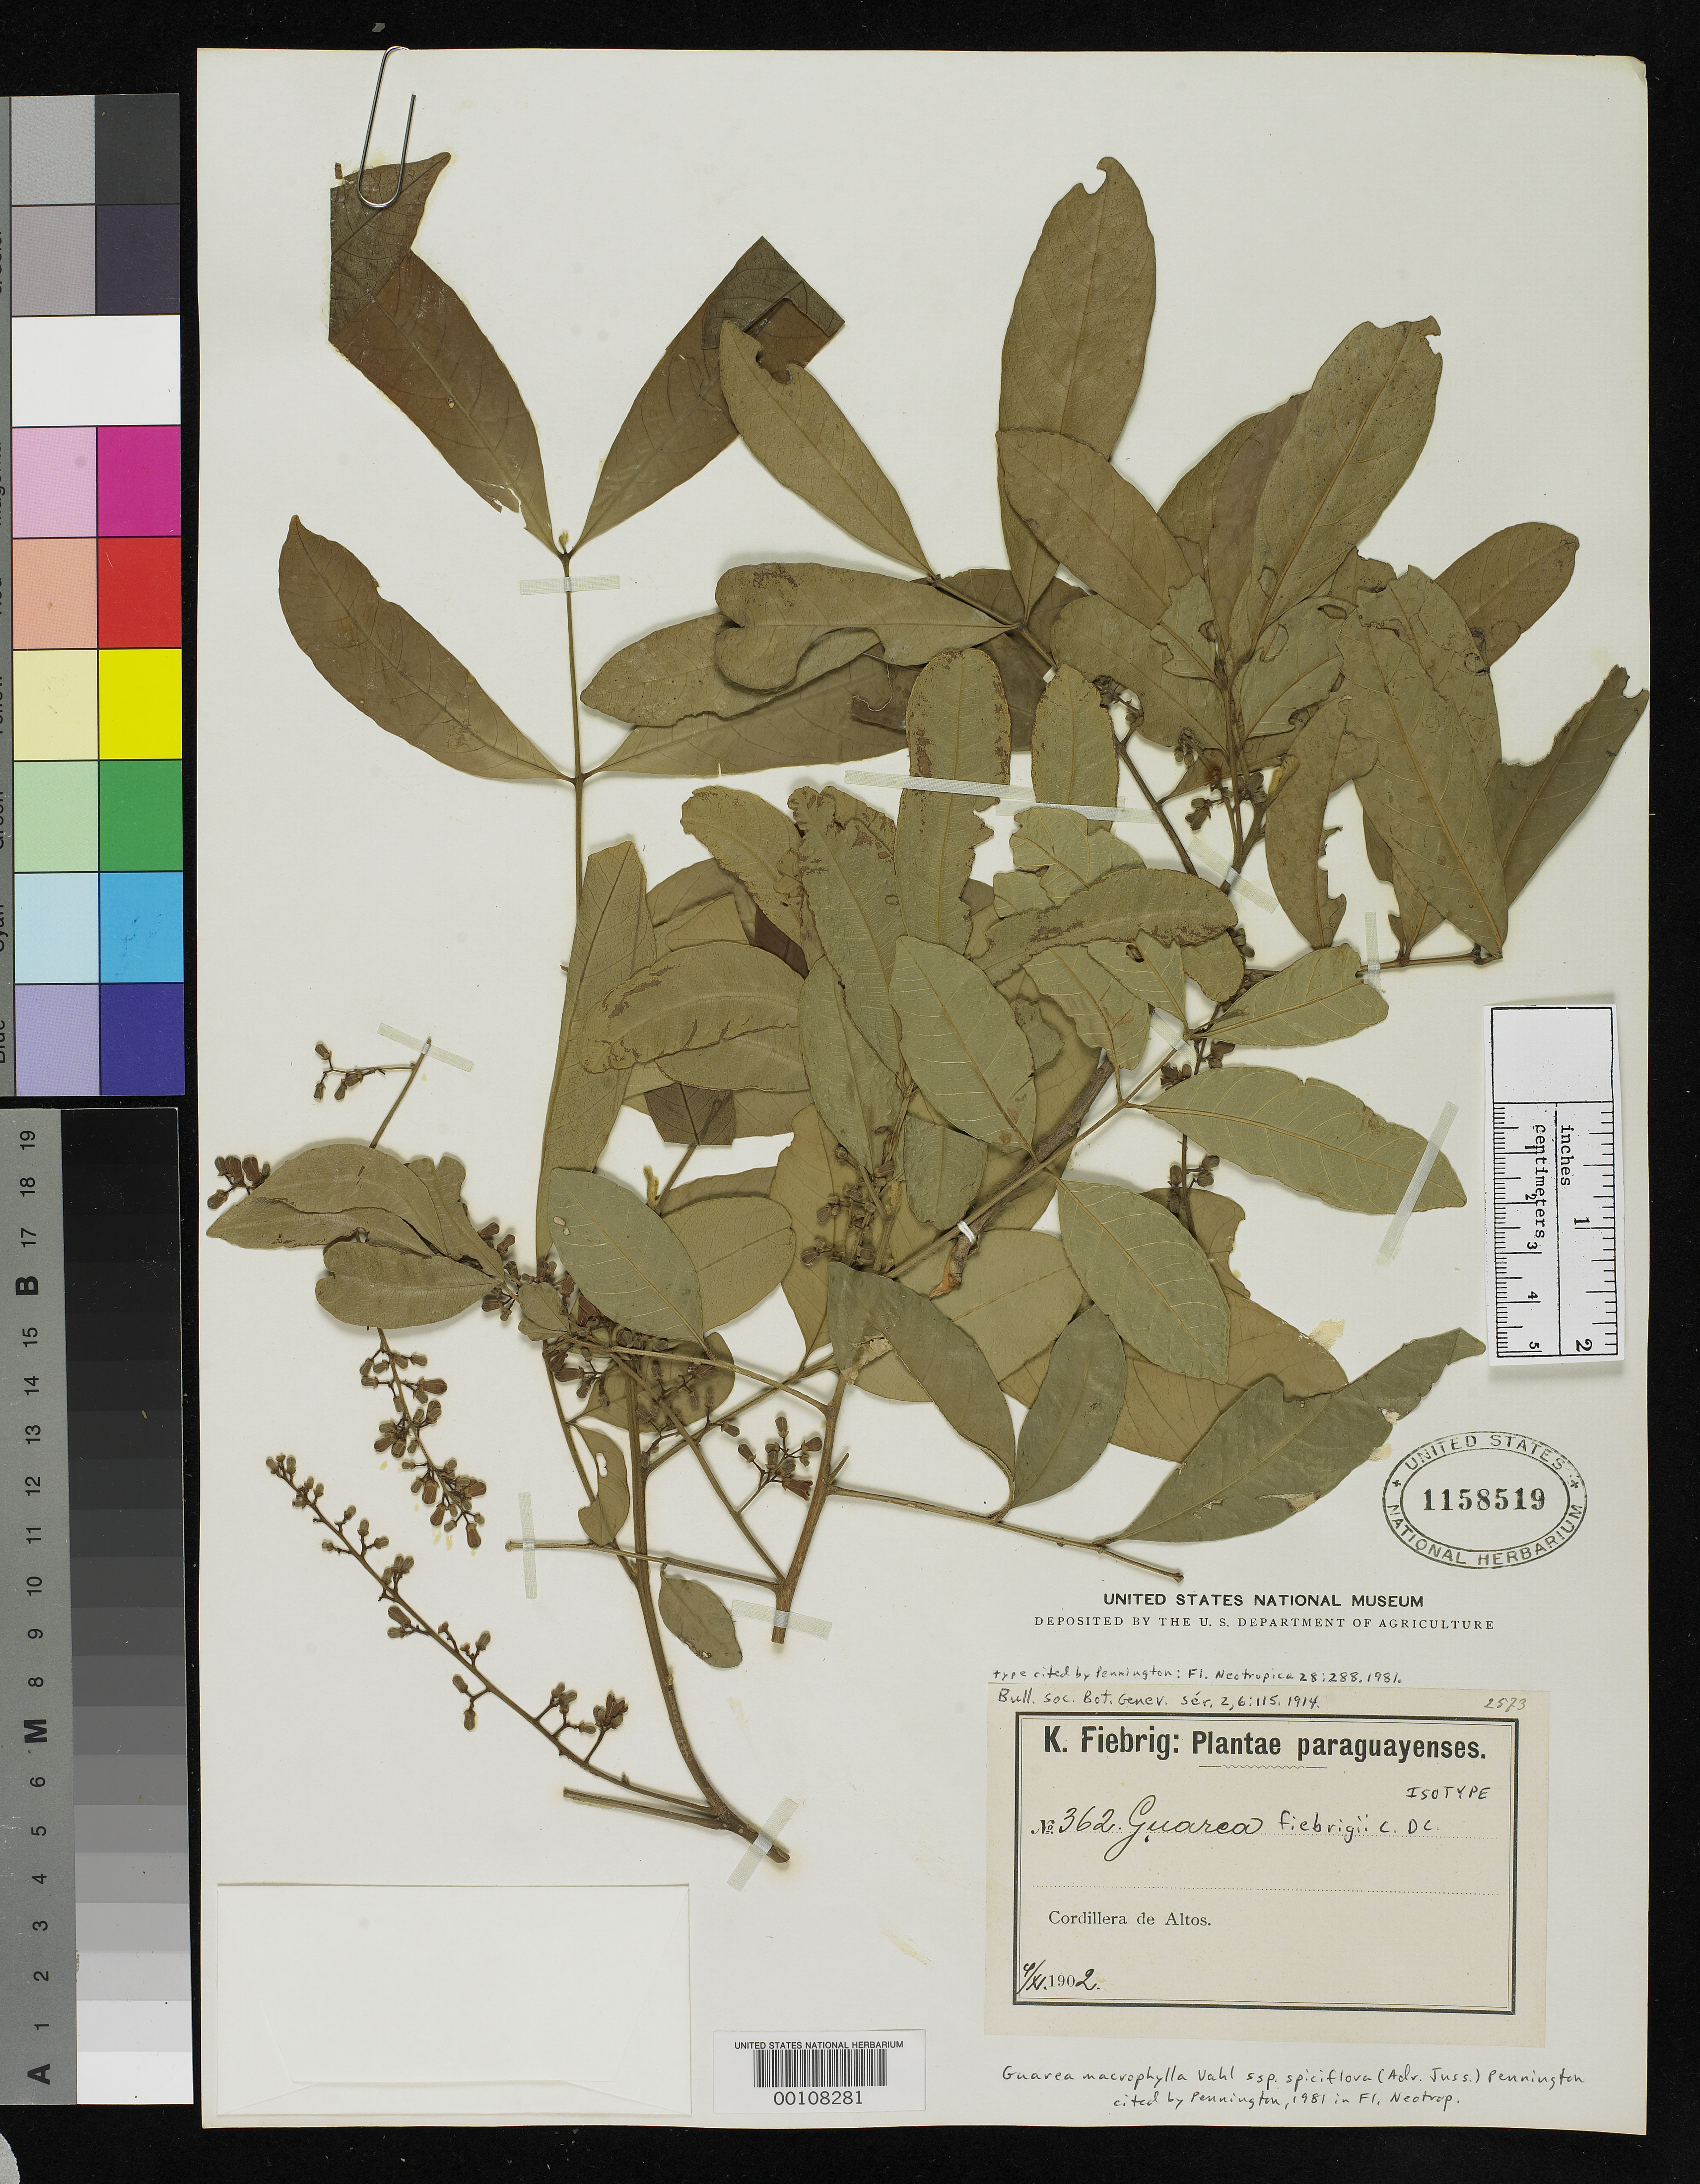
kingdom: Plantae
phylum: Tracheophyta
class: Magnoliopsida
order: Sapindales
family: Meliaceae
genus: Guarea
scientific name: Guarea fiebrigii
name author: C. DC.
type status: Isotype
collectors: K. Fiebrig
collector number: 362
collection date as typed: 04 Nov 1902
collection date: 1902-11-04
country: Paraguay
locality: Cordillera de Altos.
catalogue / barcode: US 1158519